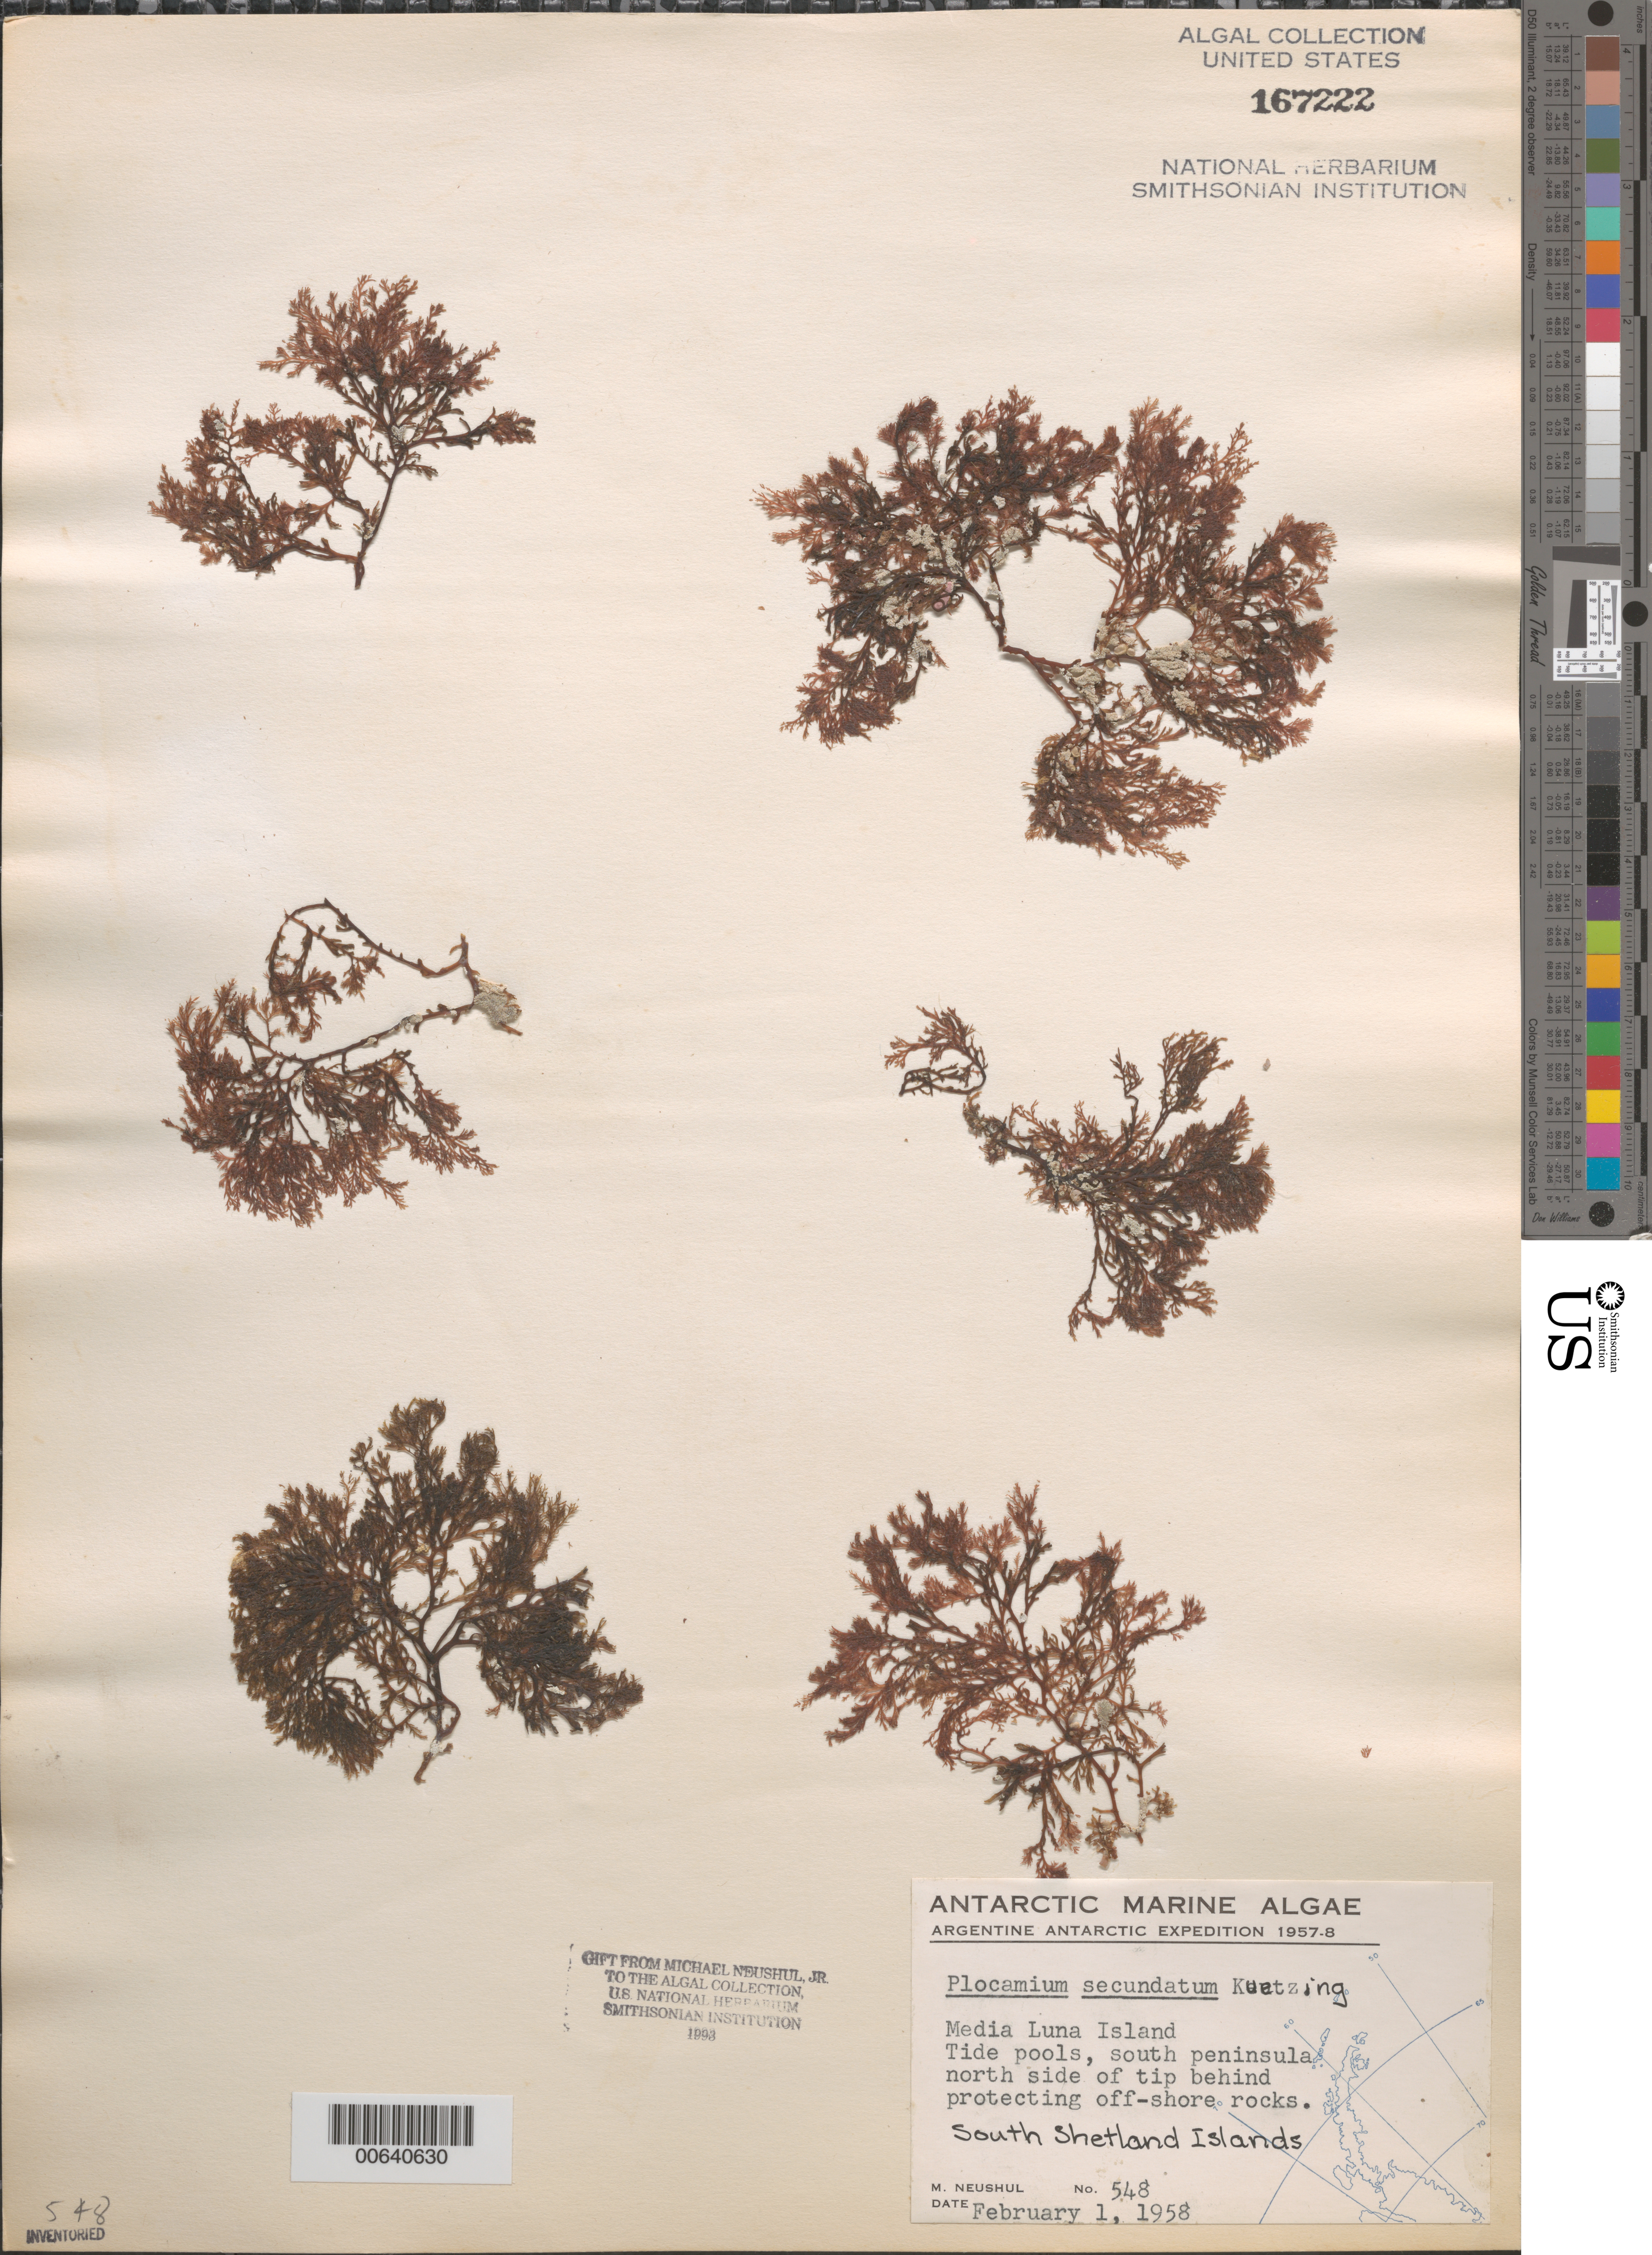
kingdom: Plantae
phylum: Rhodophyta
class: Florideophyceae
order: Plocamiales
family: Plocamiaceae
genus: Plocamium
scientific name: Plocamium secundatum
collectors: M. Neushul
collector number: Neushul 548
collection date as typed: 01 Feb 1958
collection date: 1958-02-01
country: Antarctica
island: Half Moon Island (Media Luna Island)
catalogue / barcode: US 167222